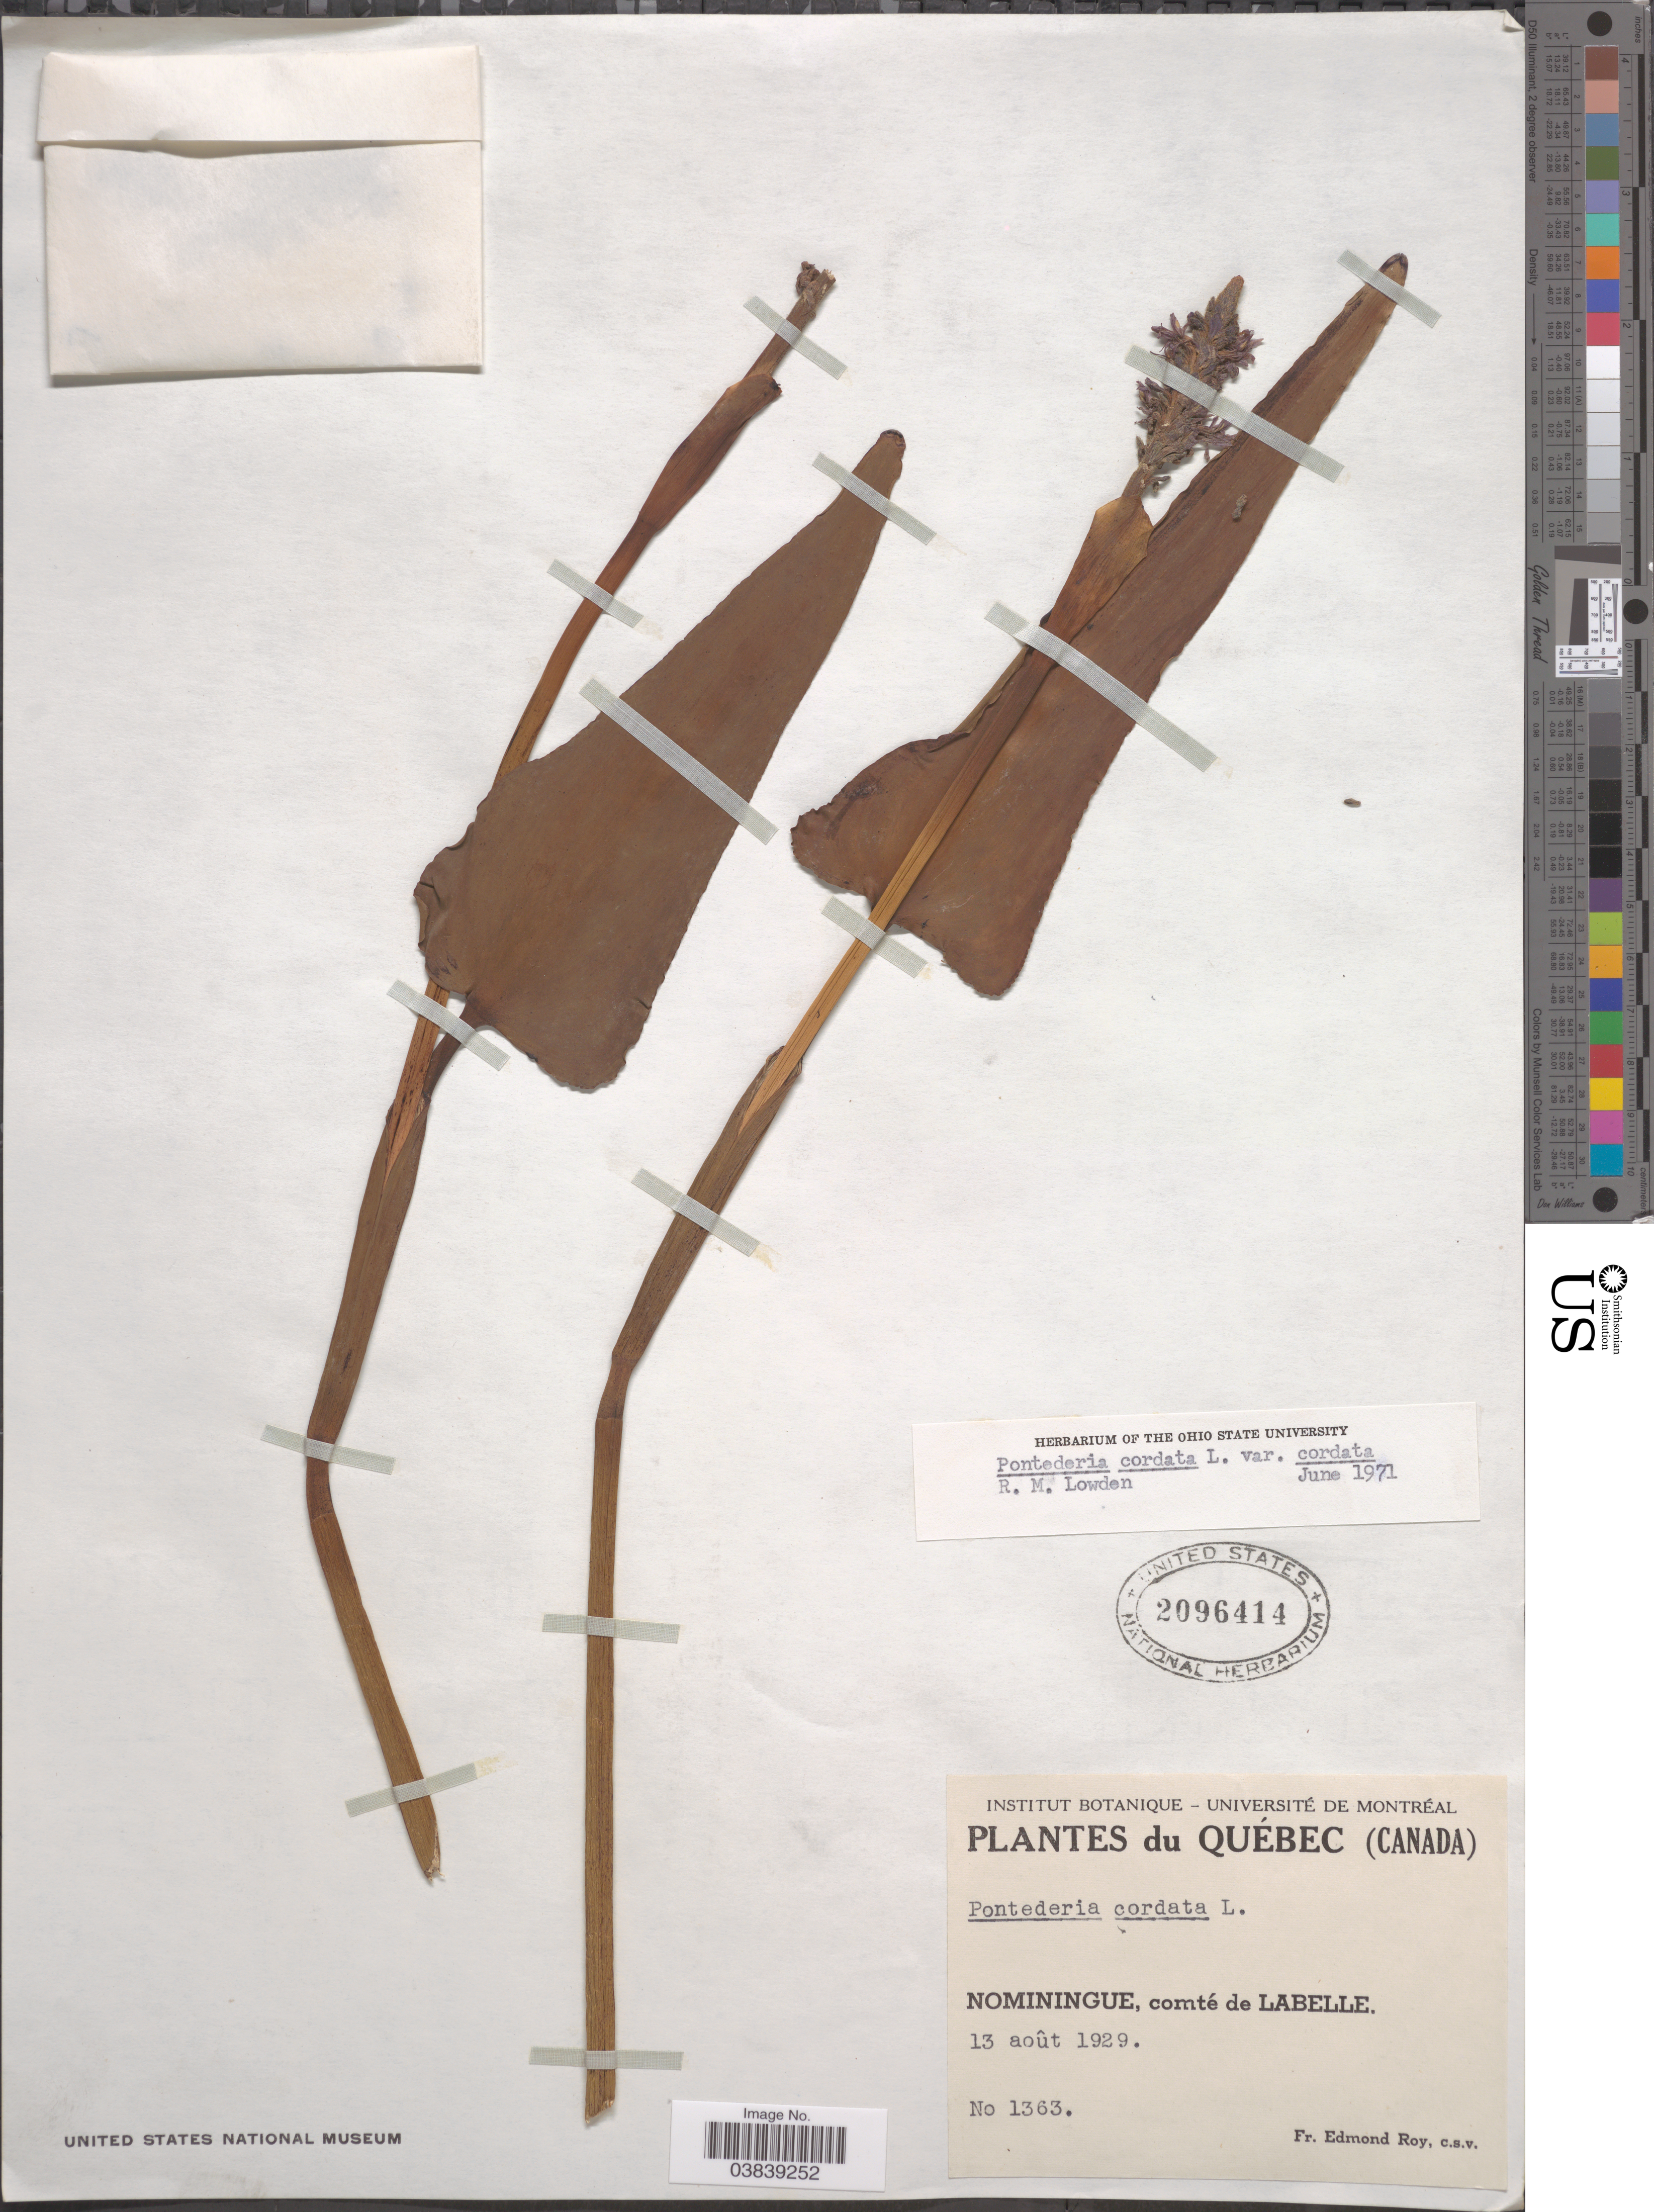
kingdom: Plantae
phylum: Tracheophyta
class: Liliopsida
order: Commelinales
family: Pontederiaceae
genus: Pontederia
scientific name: Pontederia cordata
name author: L.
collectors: E. Roy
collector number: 1363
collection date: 1929-08-13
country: Canada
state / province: Quebec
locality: Nominingue, comté de Labelle.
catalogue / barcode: US 2096414